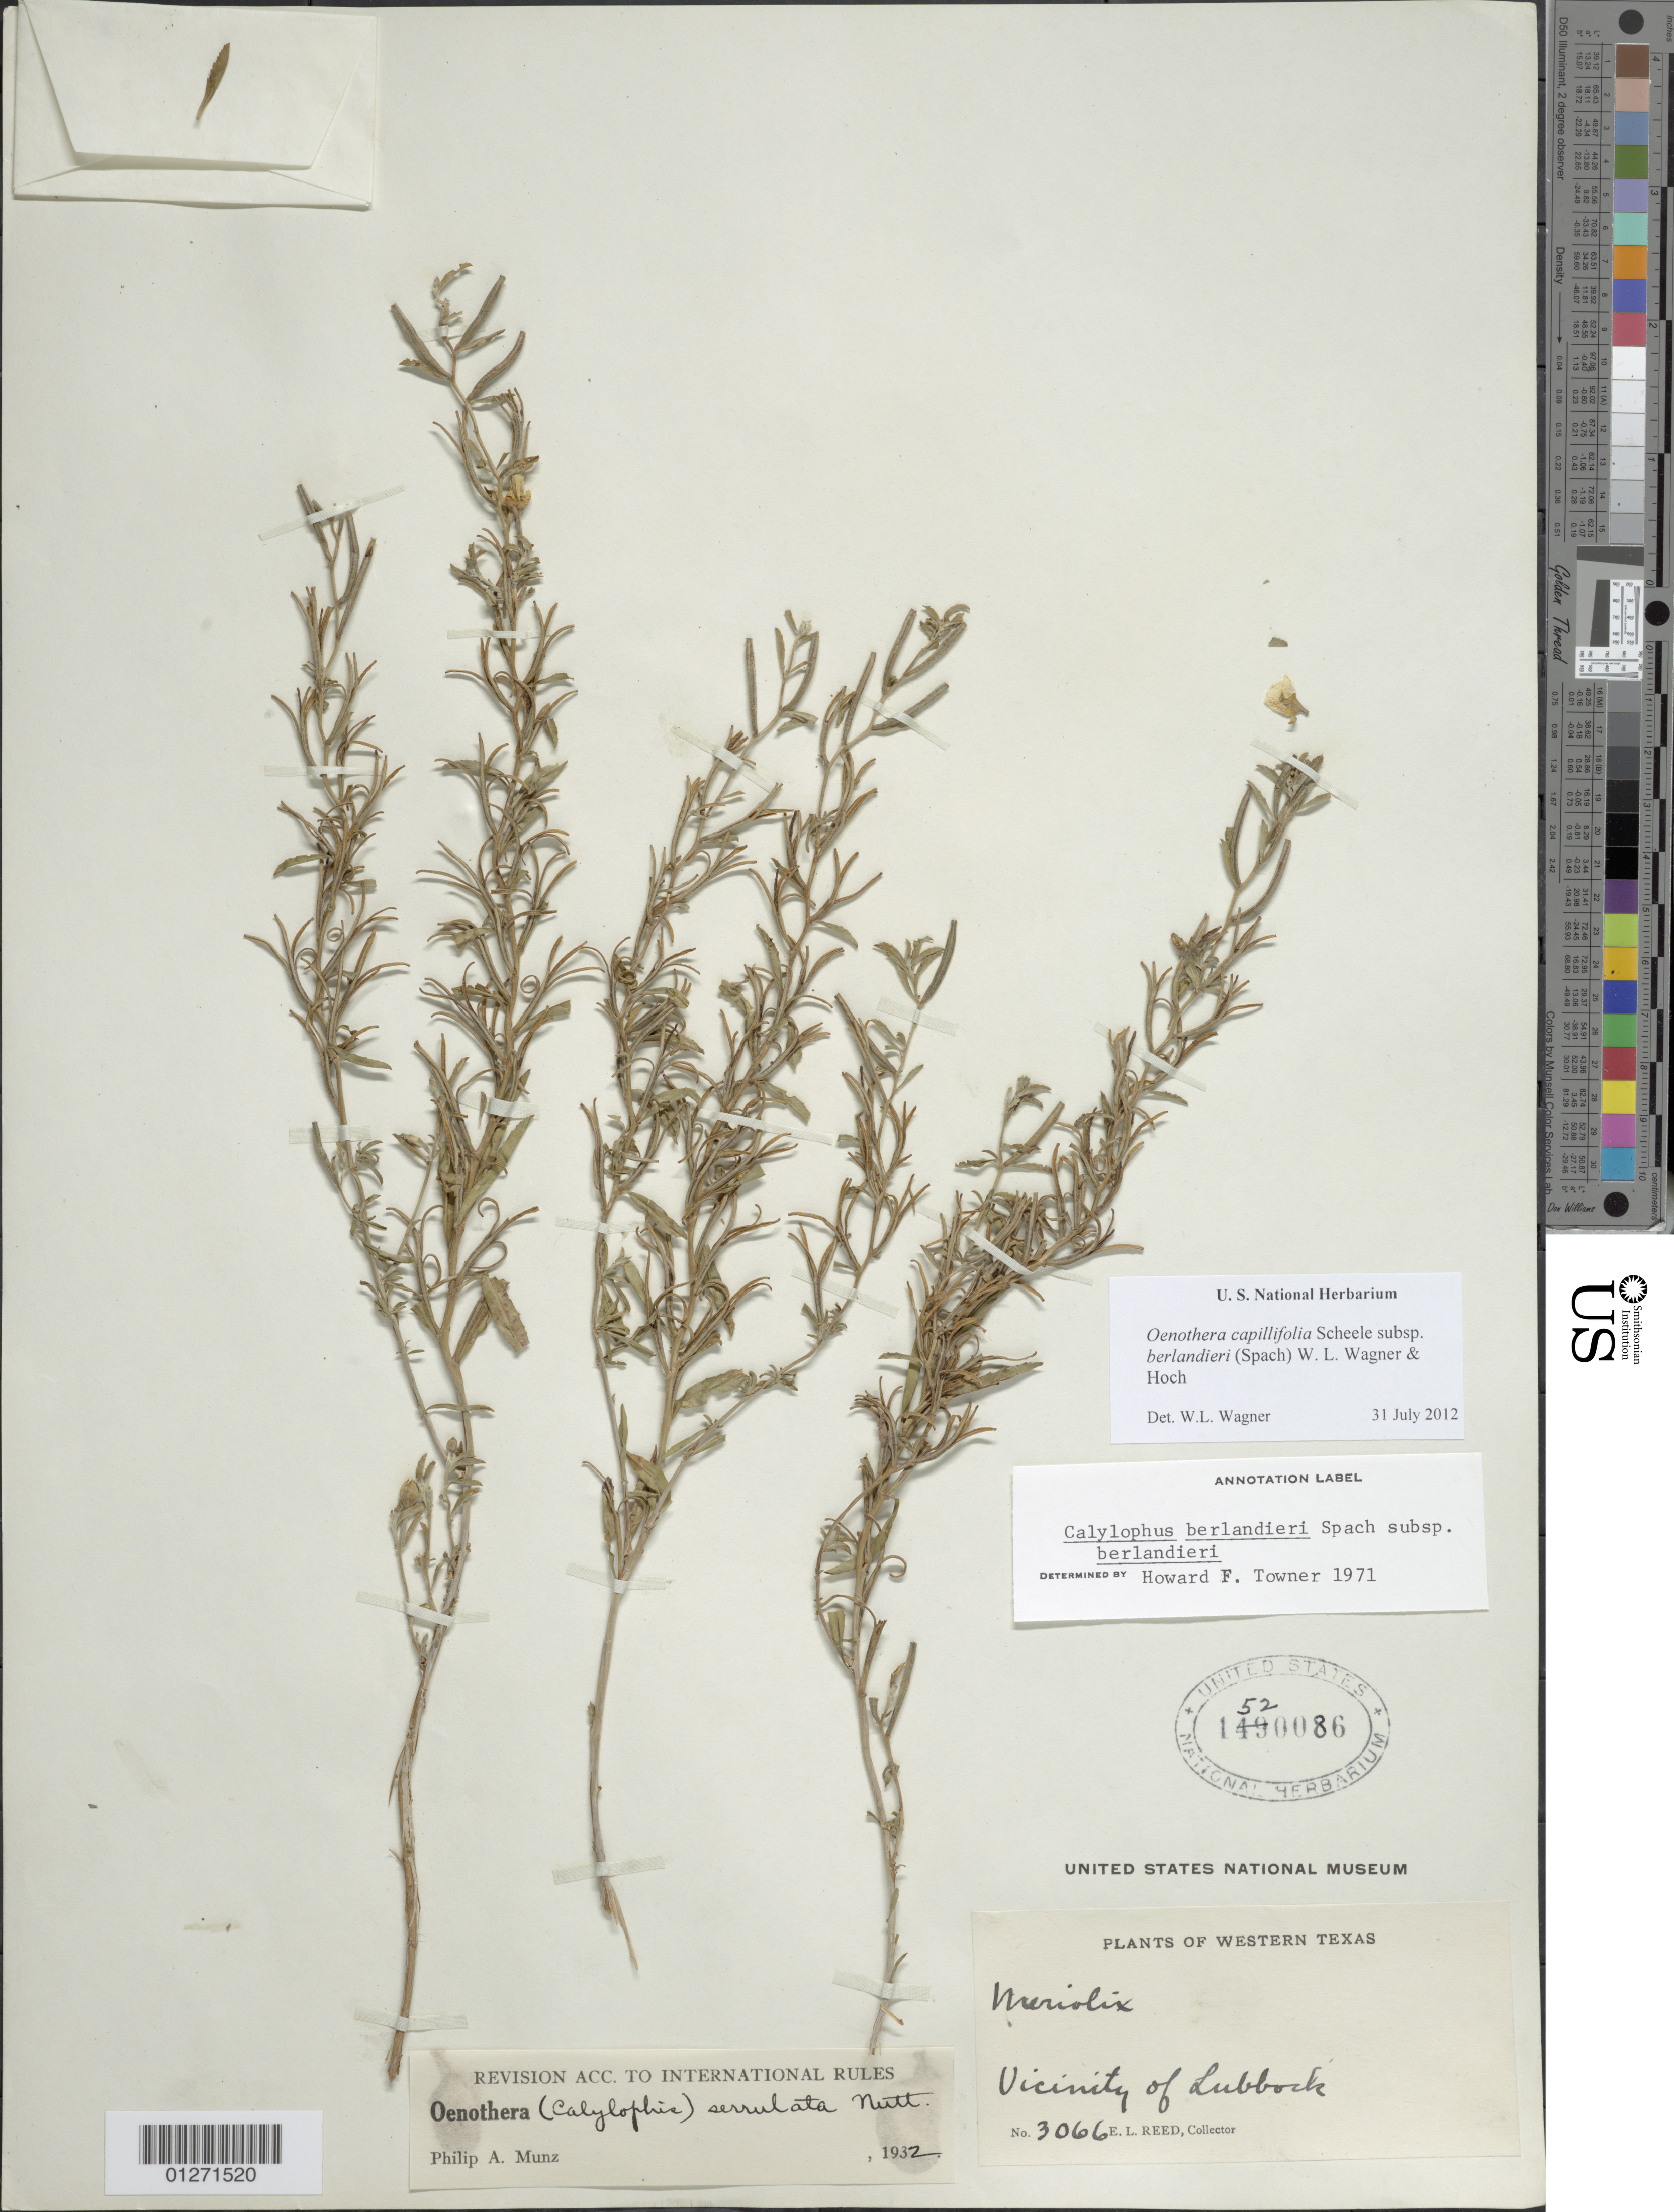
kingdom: Plantae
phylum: Tracheophyta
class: Magnoliopsida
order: Myrtales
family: Onagraceae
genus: Oenothera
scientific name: Oenothera capillifolia subsp. berlandieri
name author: (Spach) W.L. Wagner & Hoch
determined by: Wagner, W. L., (BOT), Smithsonian Institution - National Museum of Natural History (UNITED STATES)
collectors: E. Reed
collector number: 3066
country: United States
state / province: Texas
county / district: Lubbock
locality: Vicinity of lubbock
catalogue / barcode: US 1520086